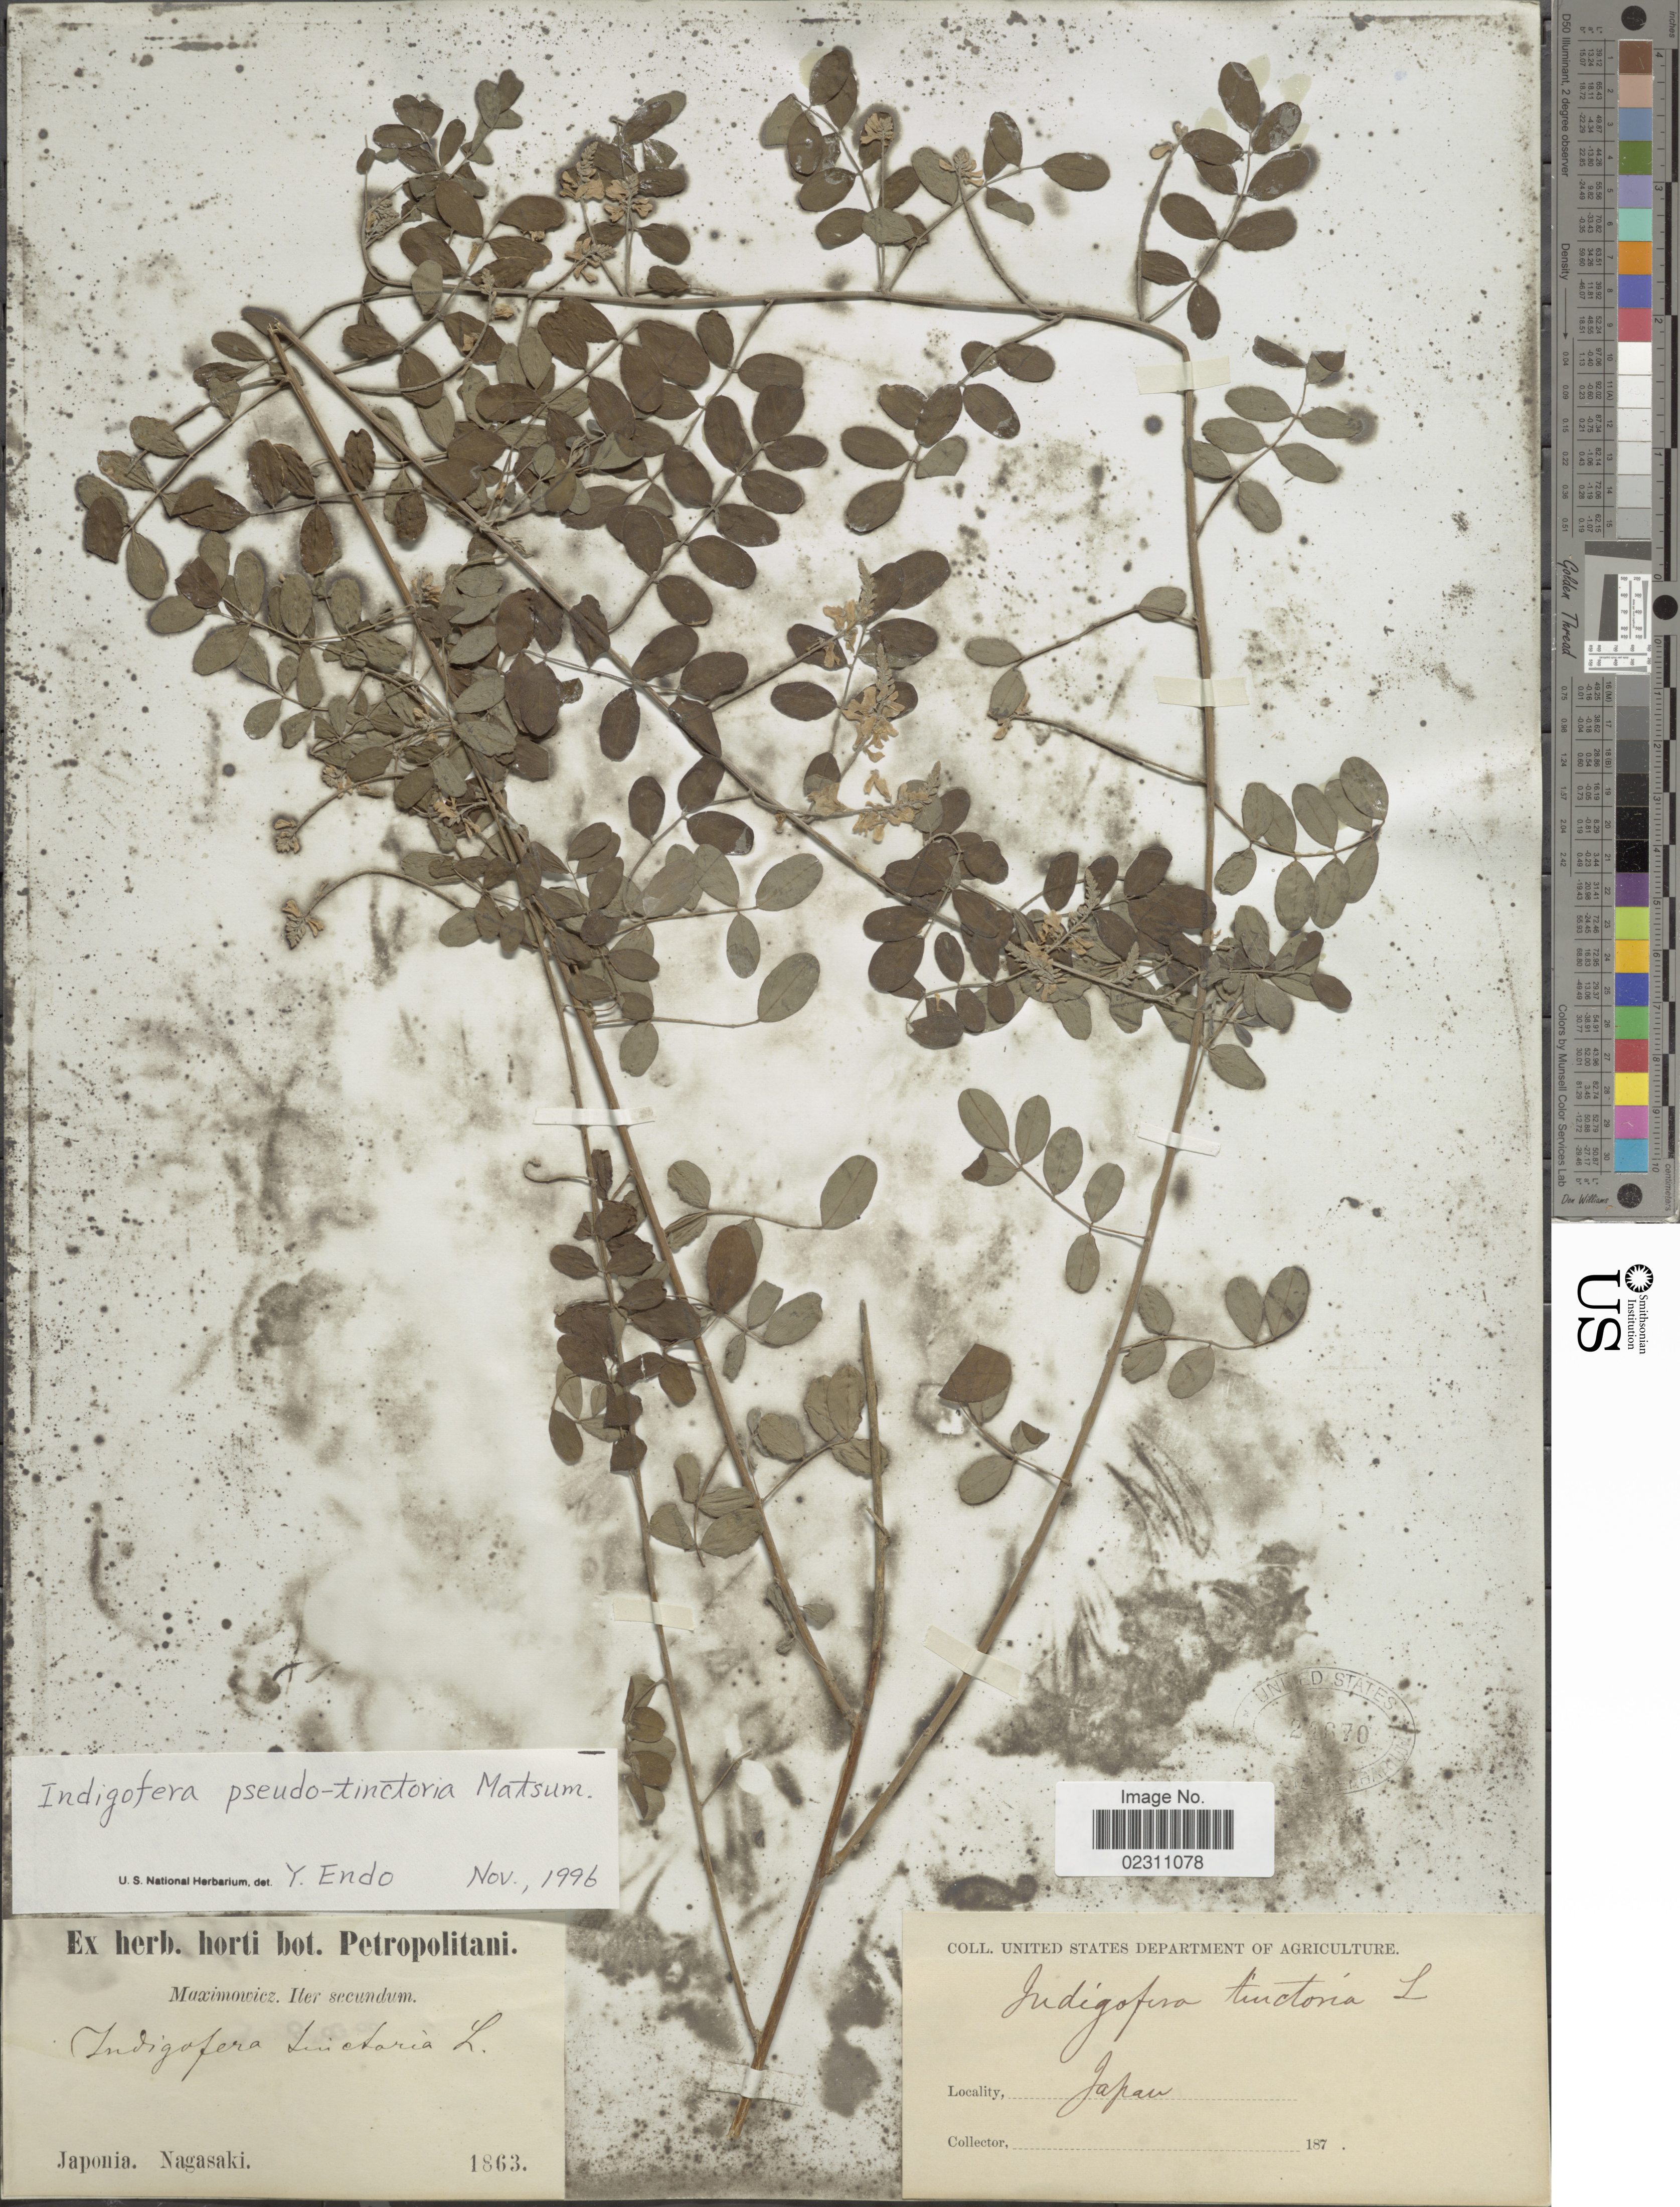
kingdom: Plantae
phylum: Tracheophyta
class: Magnoliopsida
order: Fabales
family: Fabaceae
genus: Indigofera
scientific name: Indigofera pseudotinctoria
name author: Matsum.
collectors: -. Maximowicz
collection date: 1863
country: Japan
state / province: Nagasaki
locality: Japonia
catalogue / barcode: US 24670